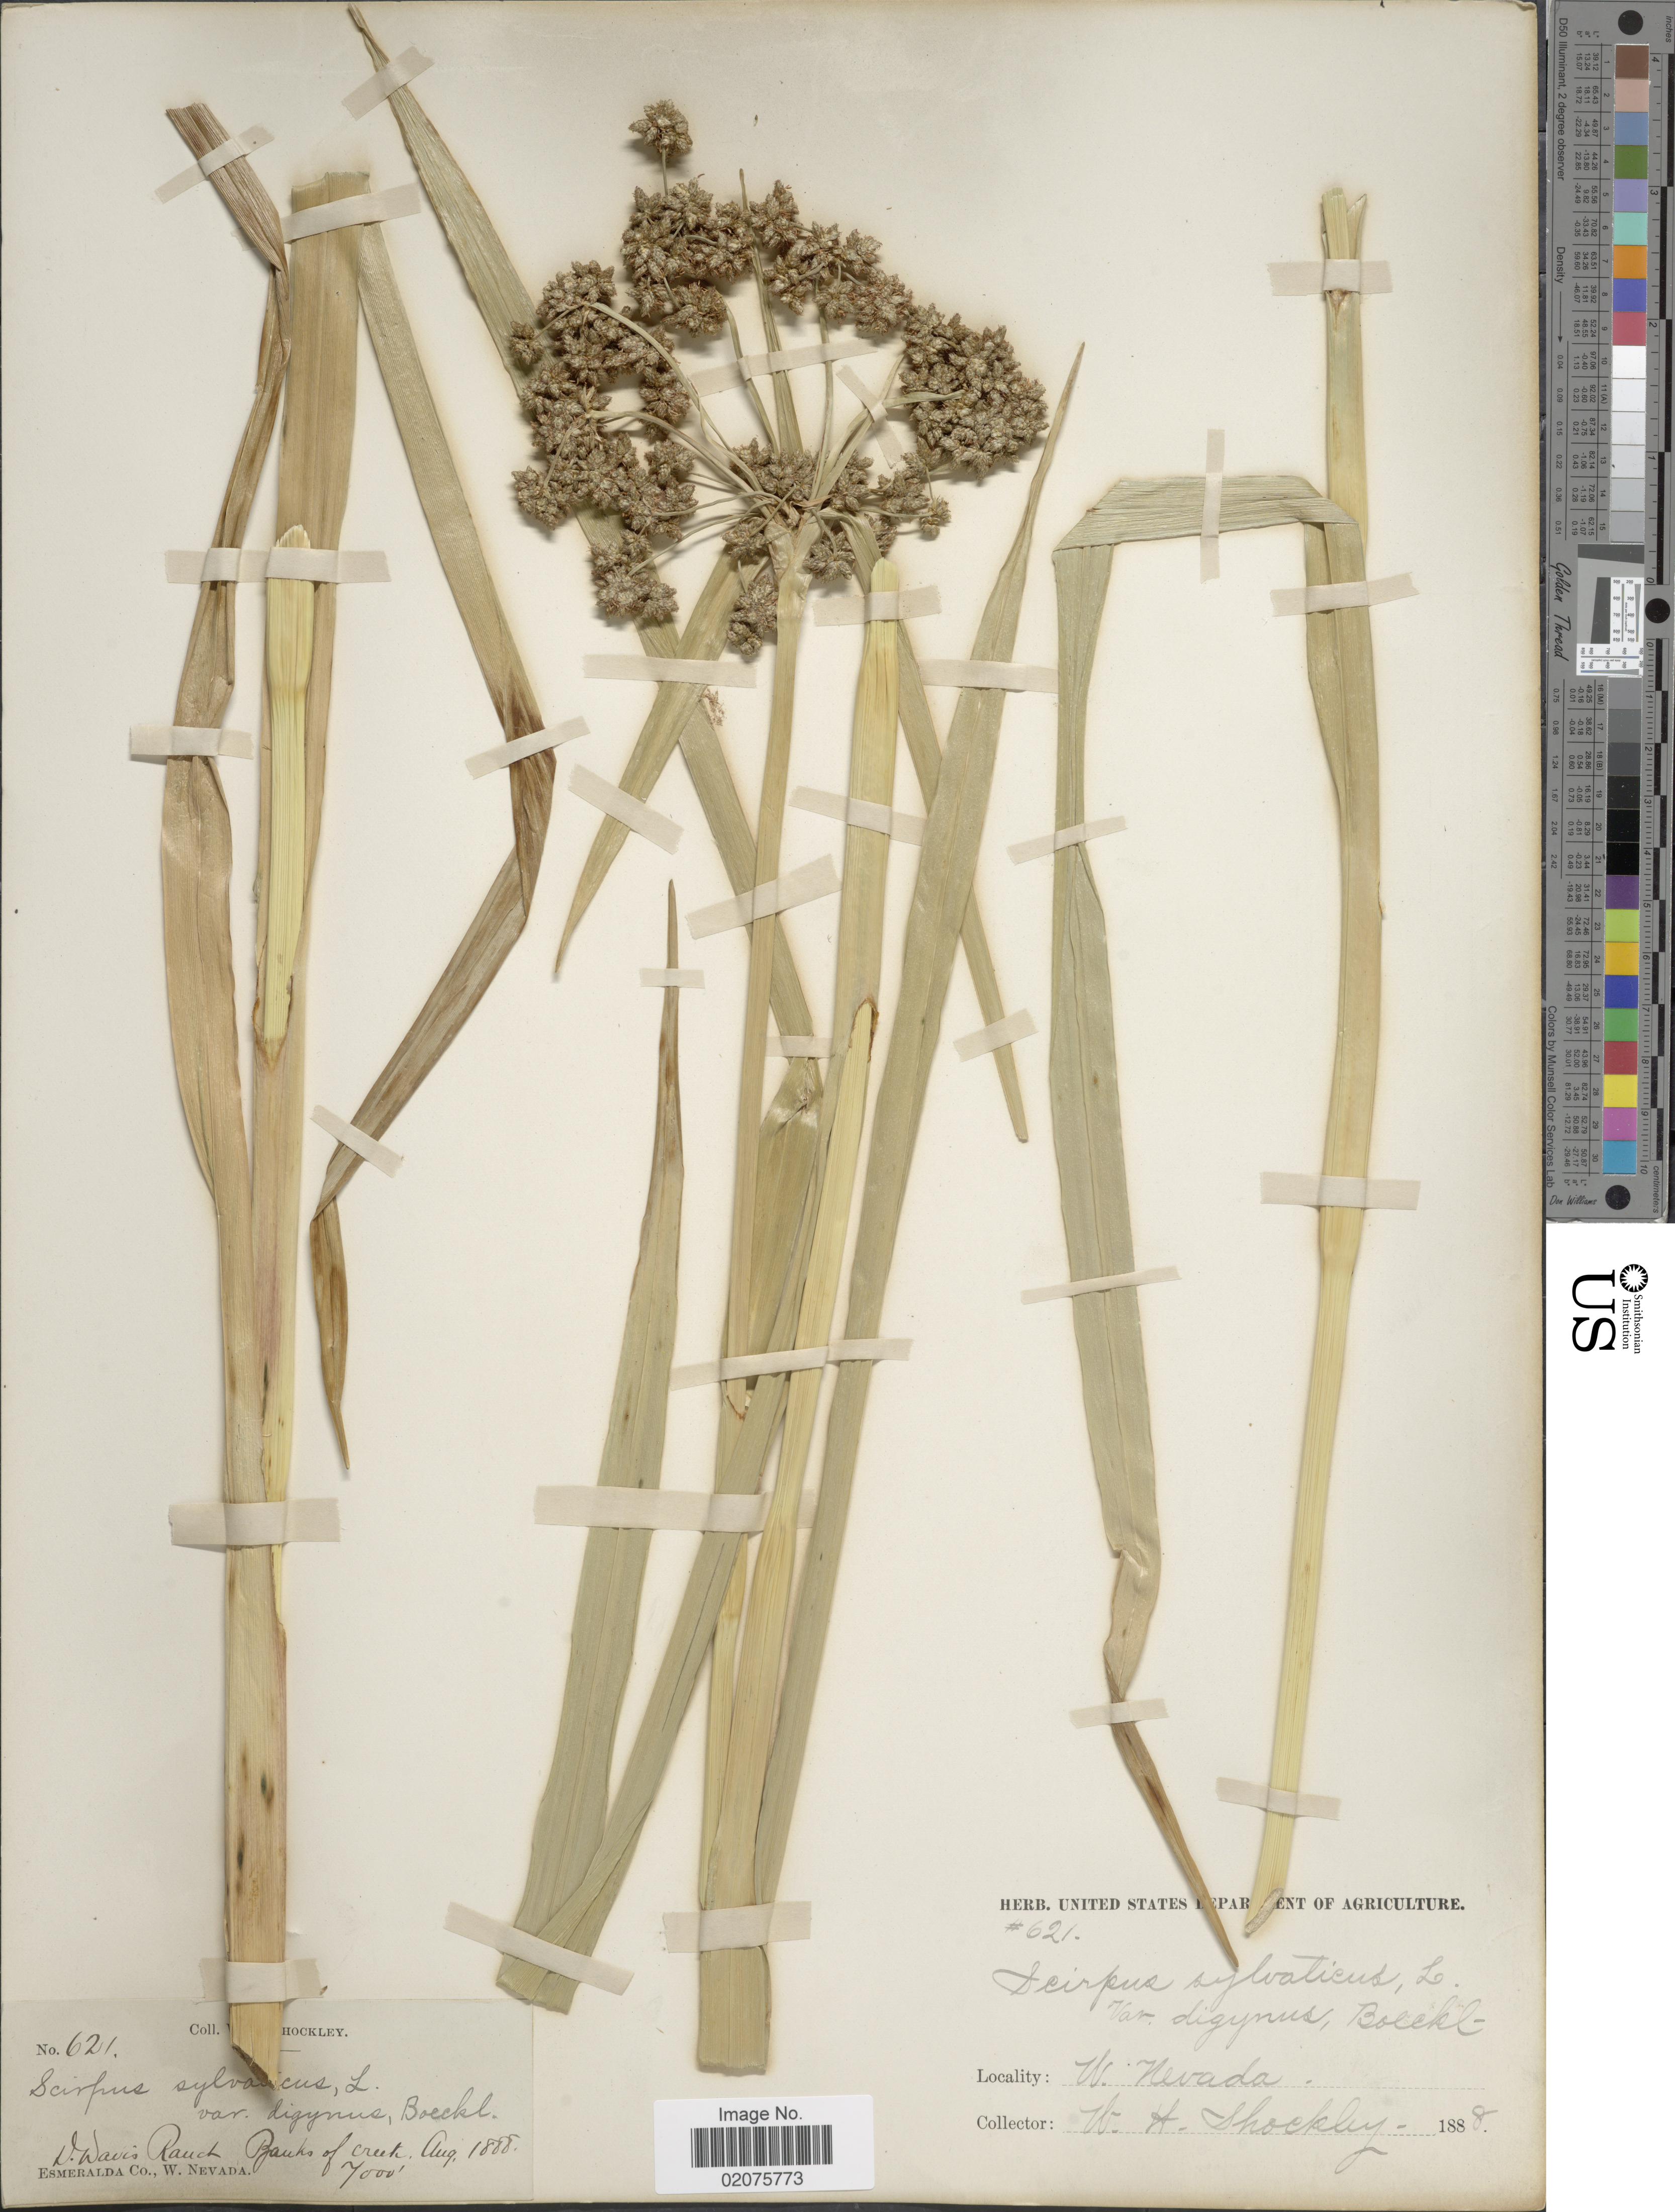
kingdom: Plantae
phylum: Tracheophyta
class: Liliopsida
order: Poales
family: Cyperaceae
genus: Scirpus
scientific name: Scirpus microcarpus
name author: J. Presl & C. Presl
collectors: W. Shockley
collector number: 621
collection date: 1888-08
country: United States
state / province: Nevada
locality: D. Davis Ranch. Banks of Creek. Esmeralda Co., W. Nevada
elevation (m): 2134